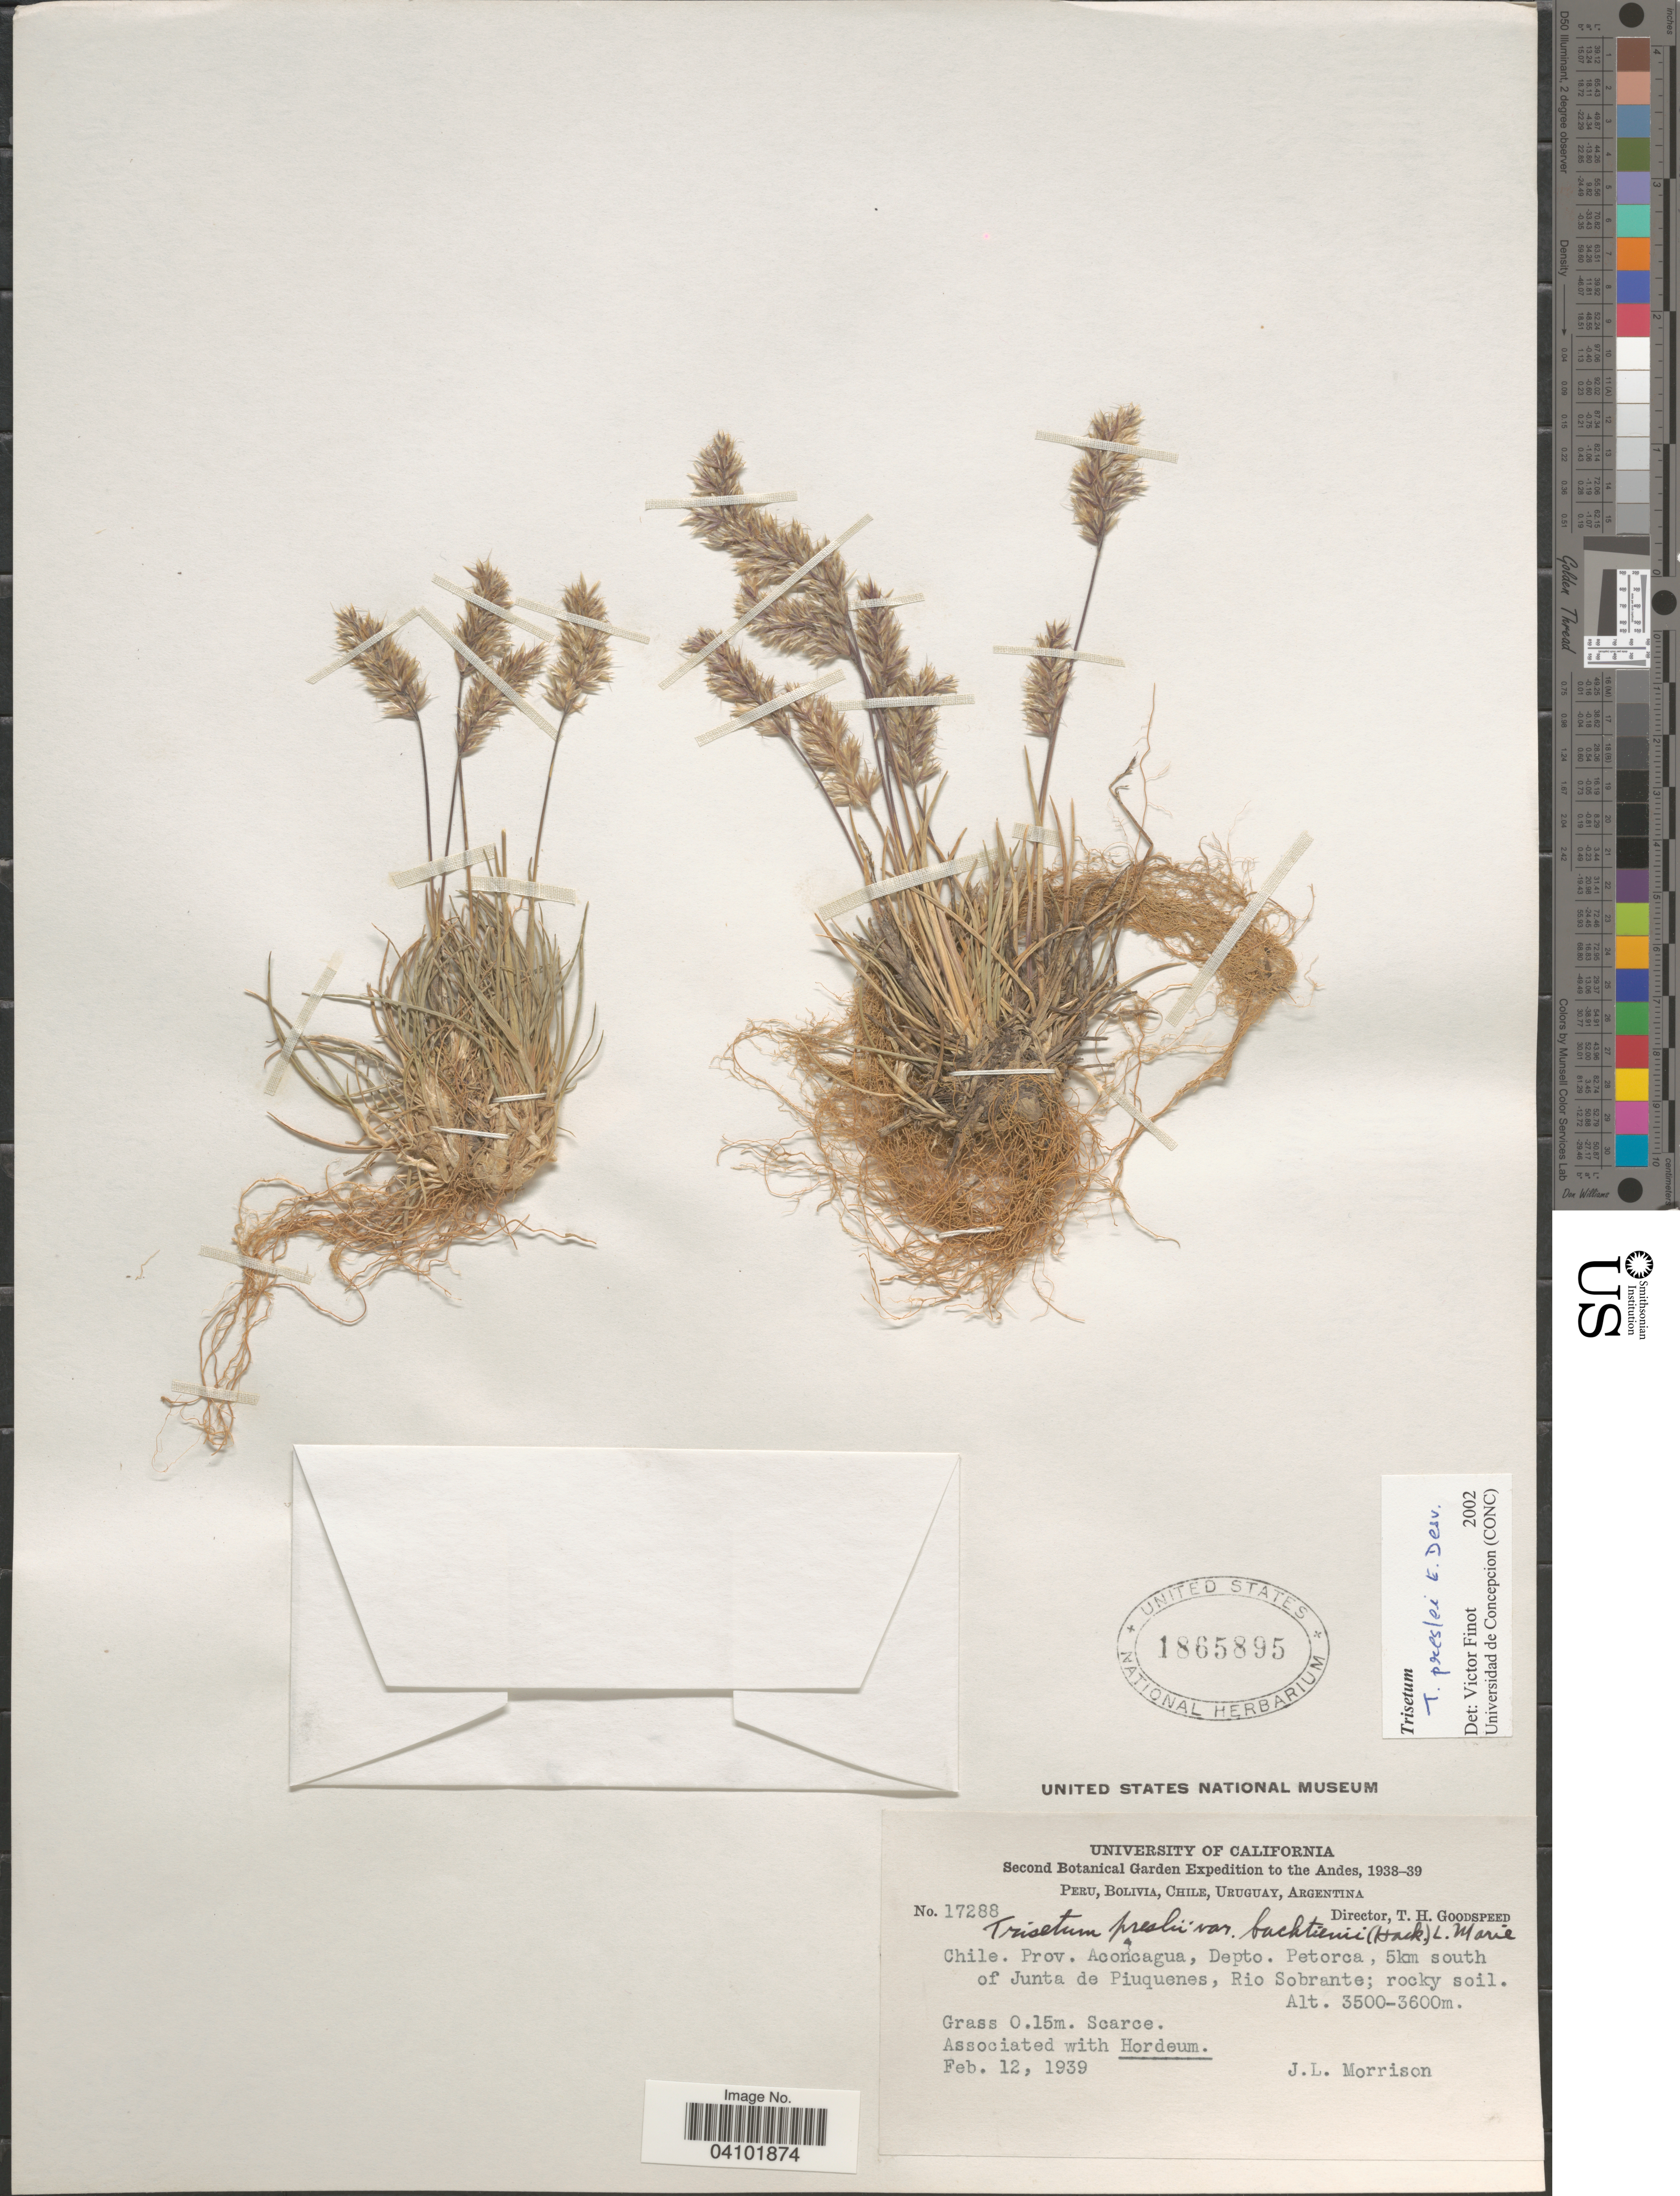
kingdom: Plantae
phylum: Tracheophyta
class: Liliopsida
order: Poales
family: Poaceae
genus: Koeleria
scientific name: Koeleria preslii ined.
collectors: J. Morrison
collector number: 17288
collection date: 1939-02-12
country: Chile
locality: Second Botanical Garden Expedition to the Andes, 1938-39. Prov. Aconcagua, Depto. Petorca, 5km south of Junta de Piuquenes, Rio Sobrante.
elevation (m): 3500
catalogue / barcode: US 1865895